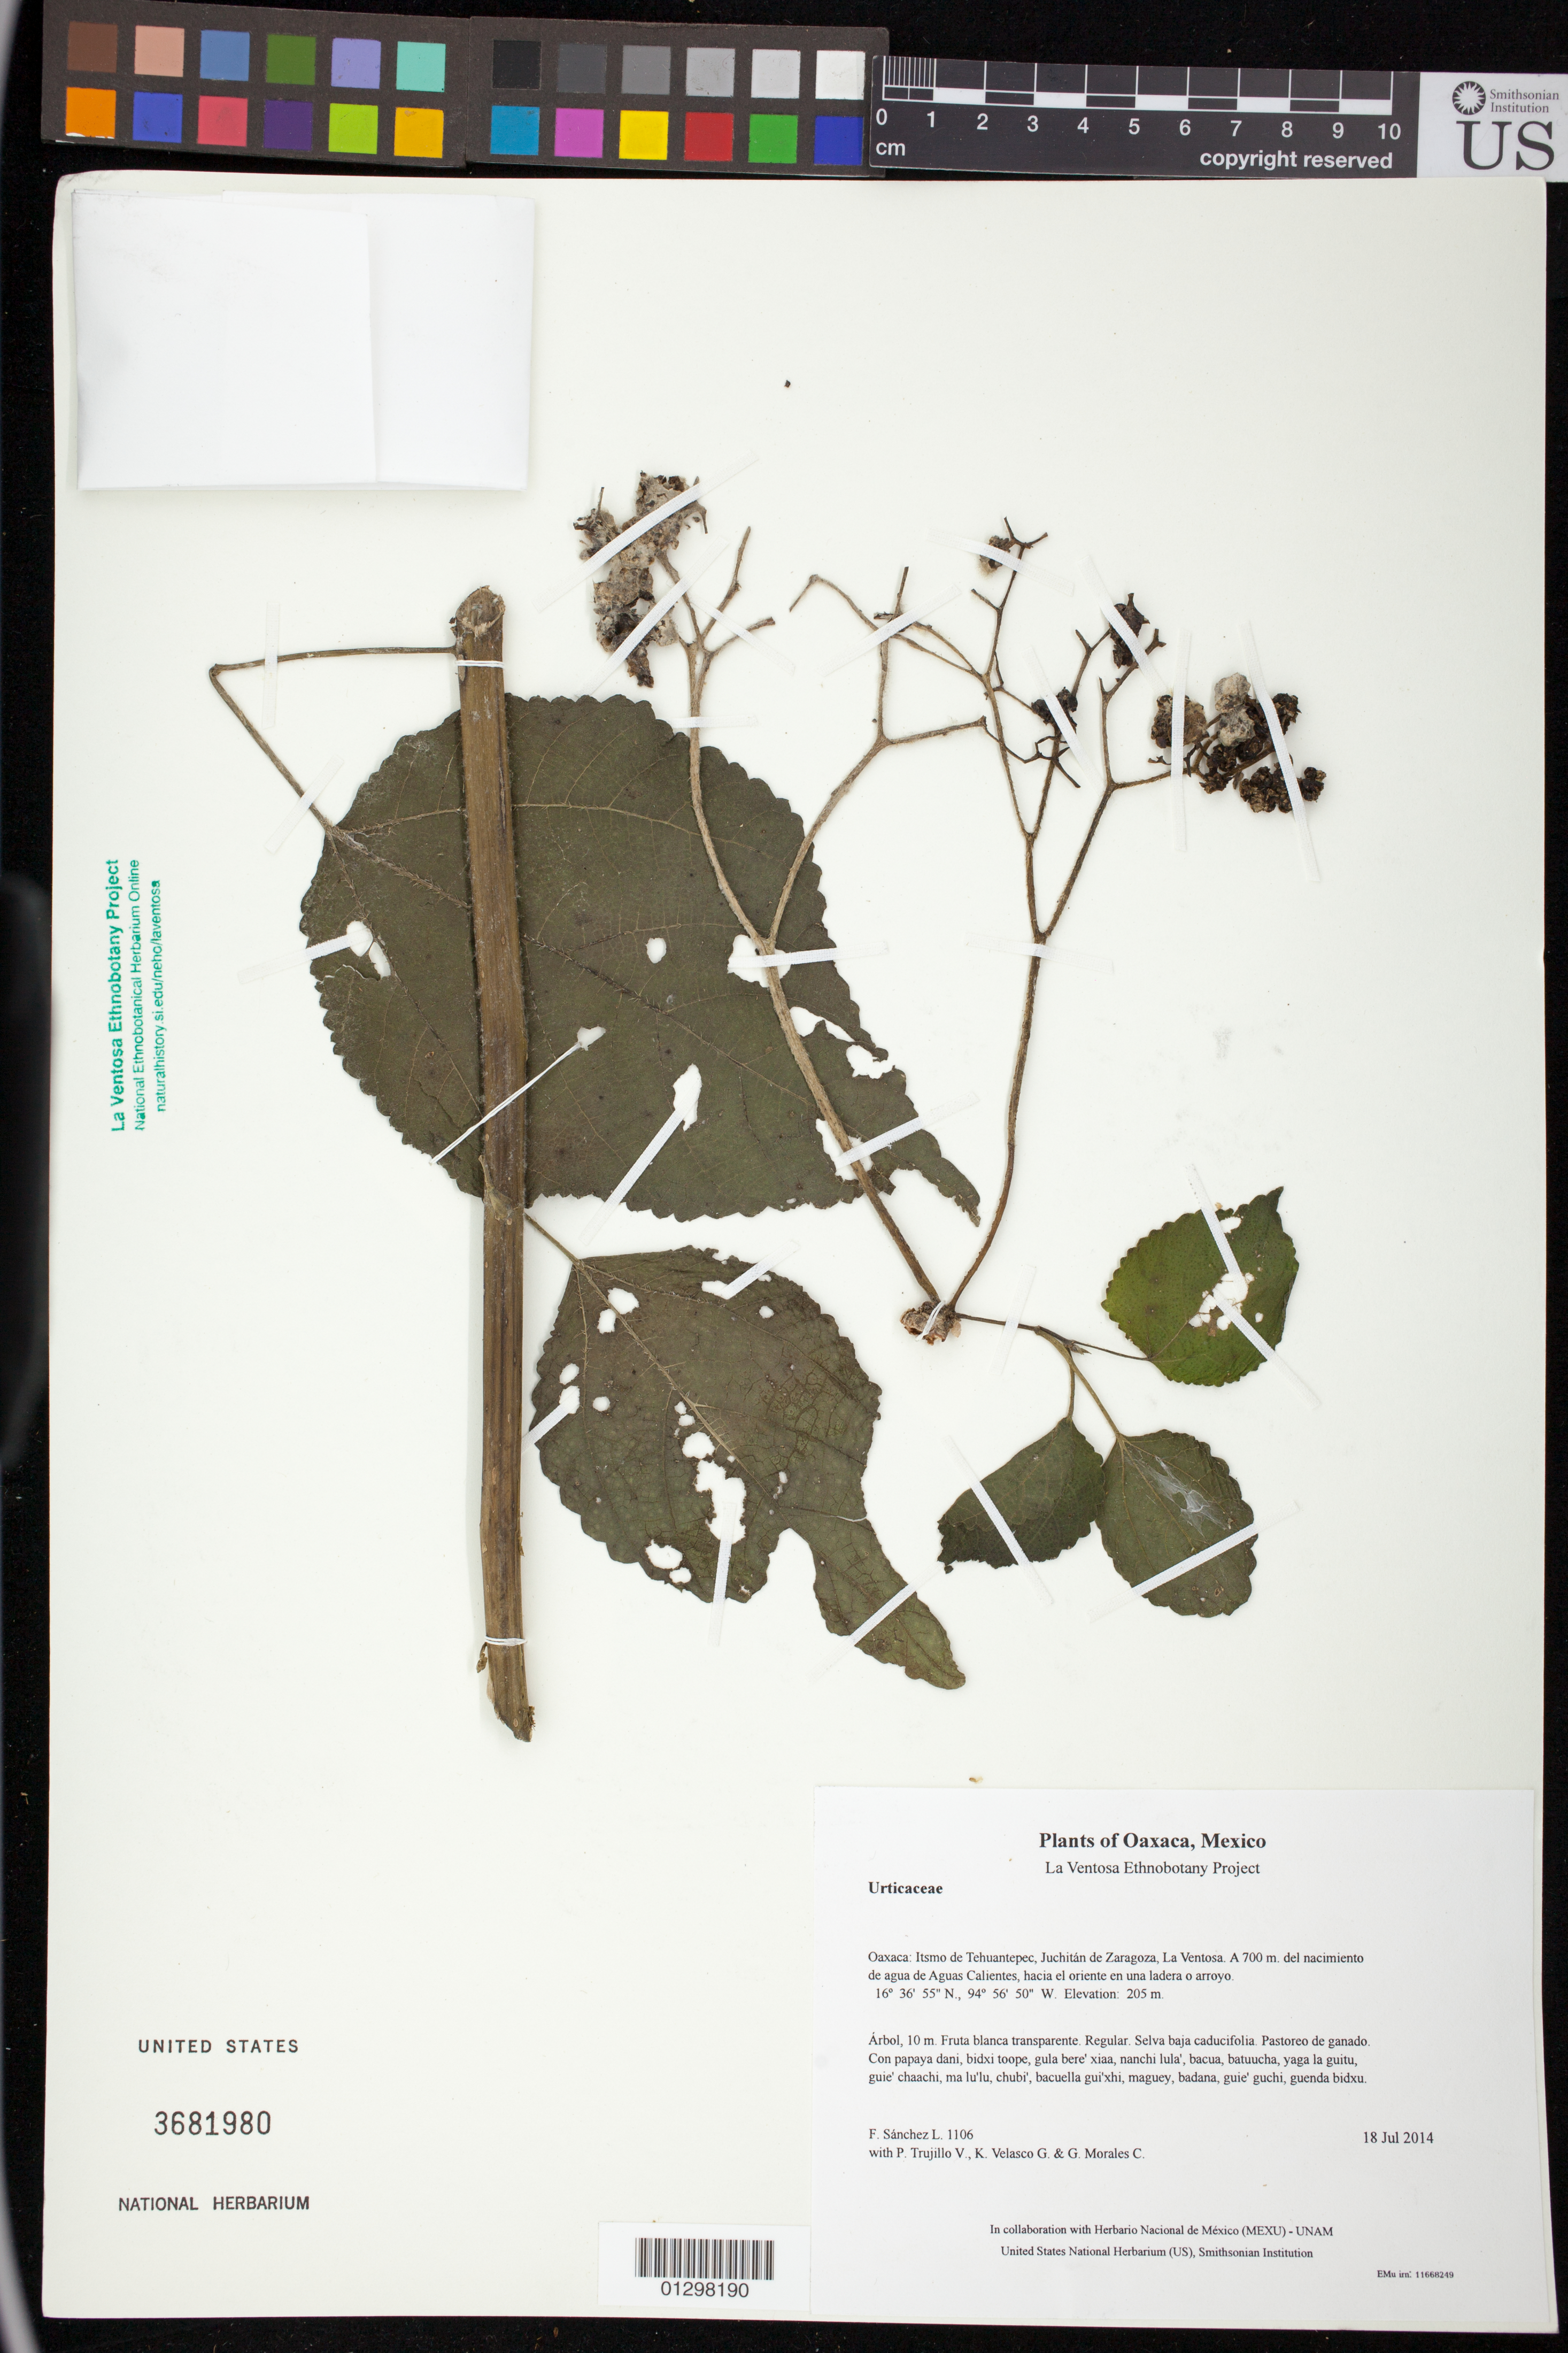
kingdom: Plantae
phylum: Tracheophyta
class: Magnoliopsida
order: Rosales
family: Urticaceae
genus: Urera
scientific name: Urera pacifica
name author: V.W. Steinm.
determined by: Velasco G., Kenia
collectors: F. Sánchez L., P. Trujillo V., K. Velasco G. & G. Morales C.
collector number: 1106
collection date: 2014-07-18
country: Mexico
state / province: Oaxaca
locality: Itsmo de Tehuantepec, Juchitán de Zaragoza, La Ventosa. A 700 m. del nacimiento de agua de Aguas Calientes, hacia el oriente en una ladera o arroyo.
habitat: Selva baja caducifolia. Pastoreo de ganado.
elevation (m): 205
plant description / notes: MEXU, US; Yaga. 10 m. Cuaananaxhi naquichi' transparente. Nuu.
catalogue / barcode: US 3681980